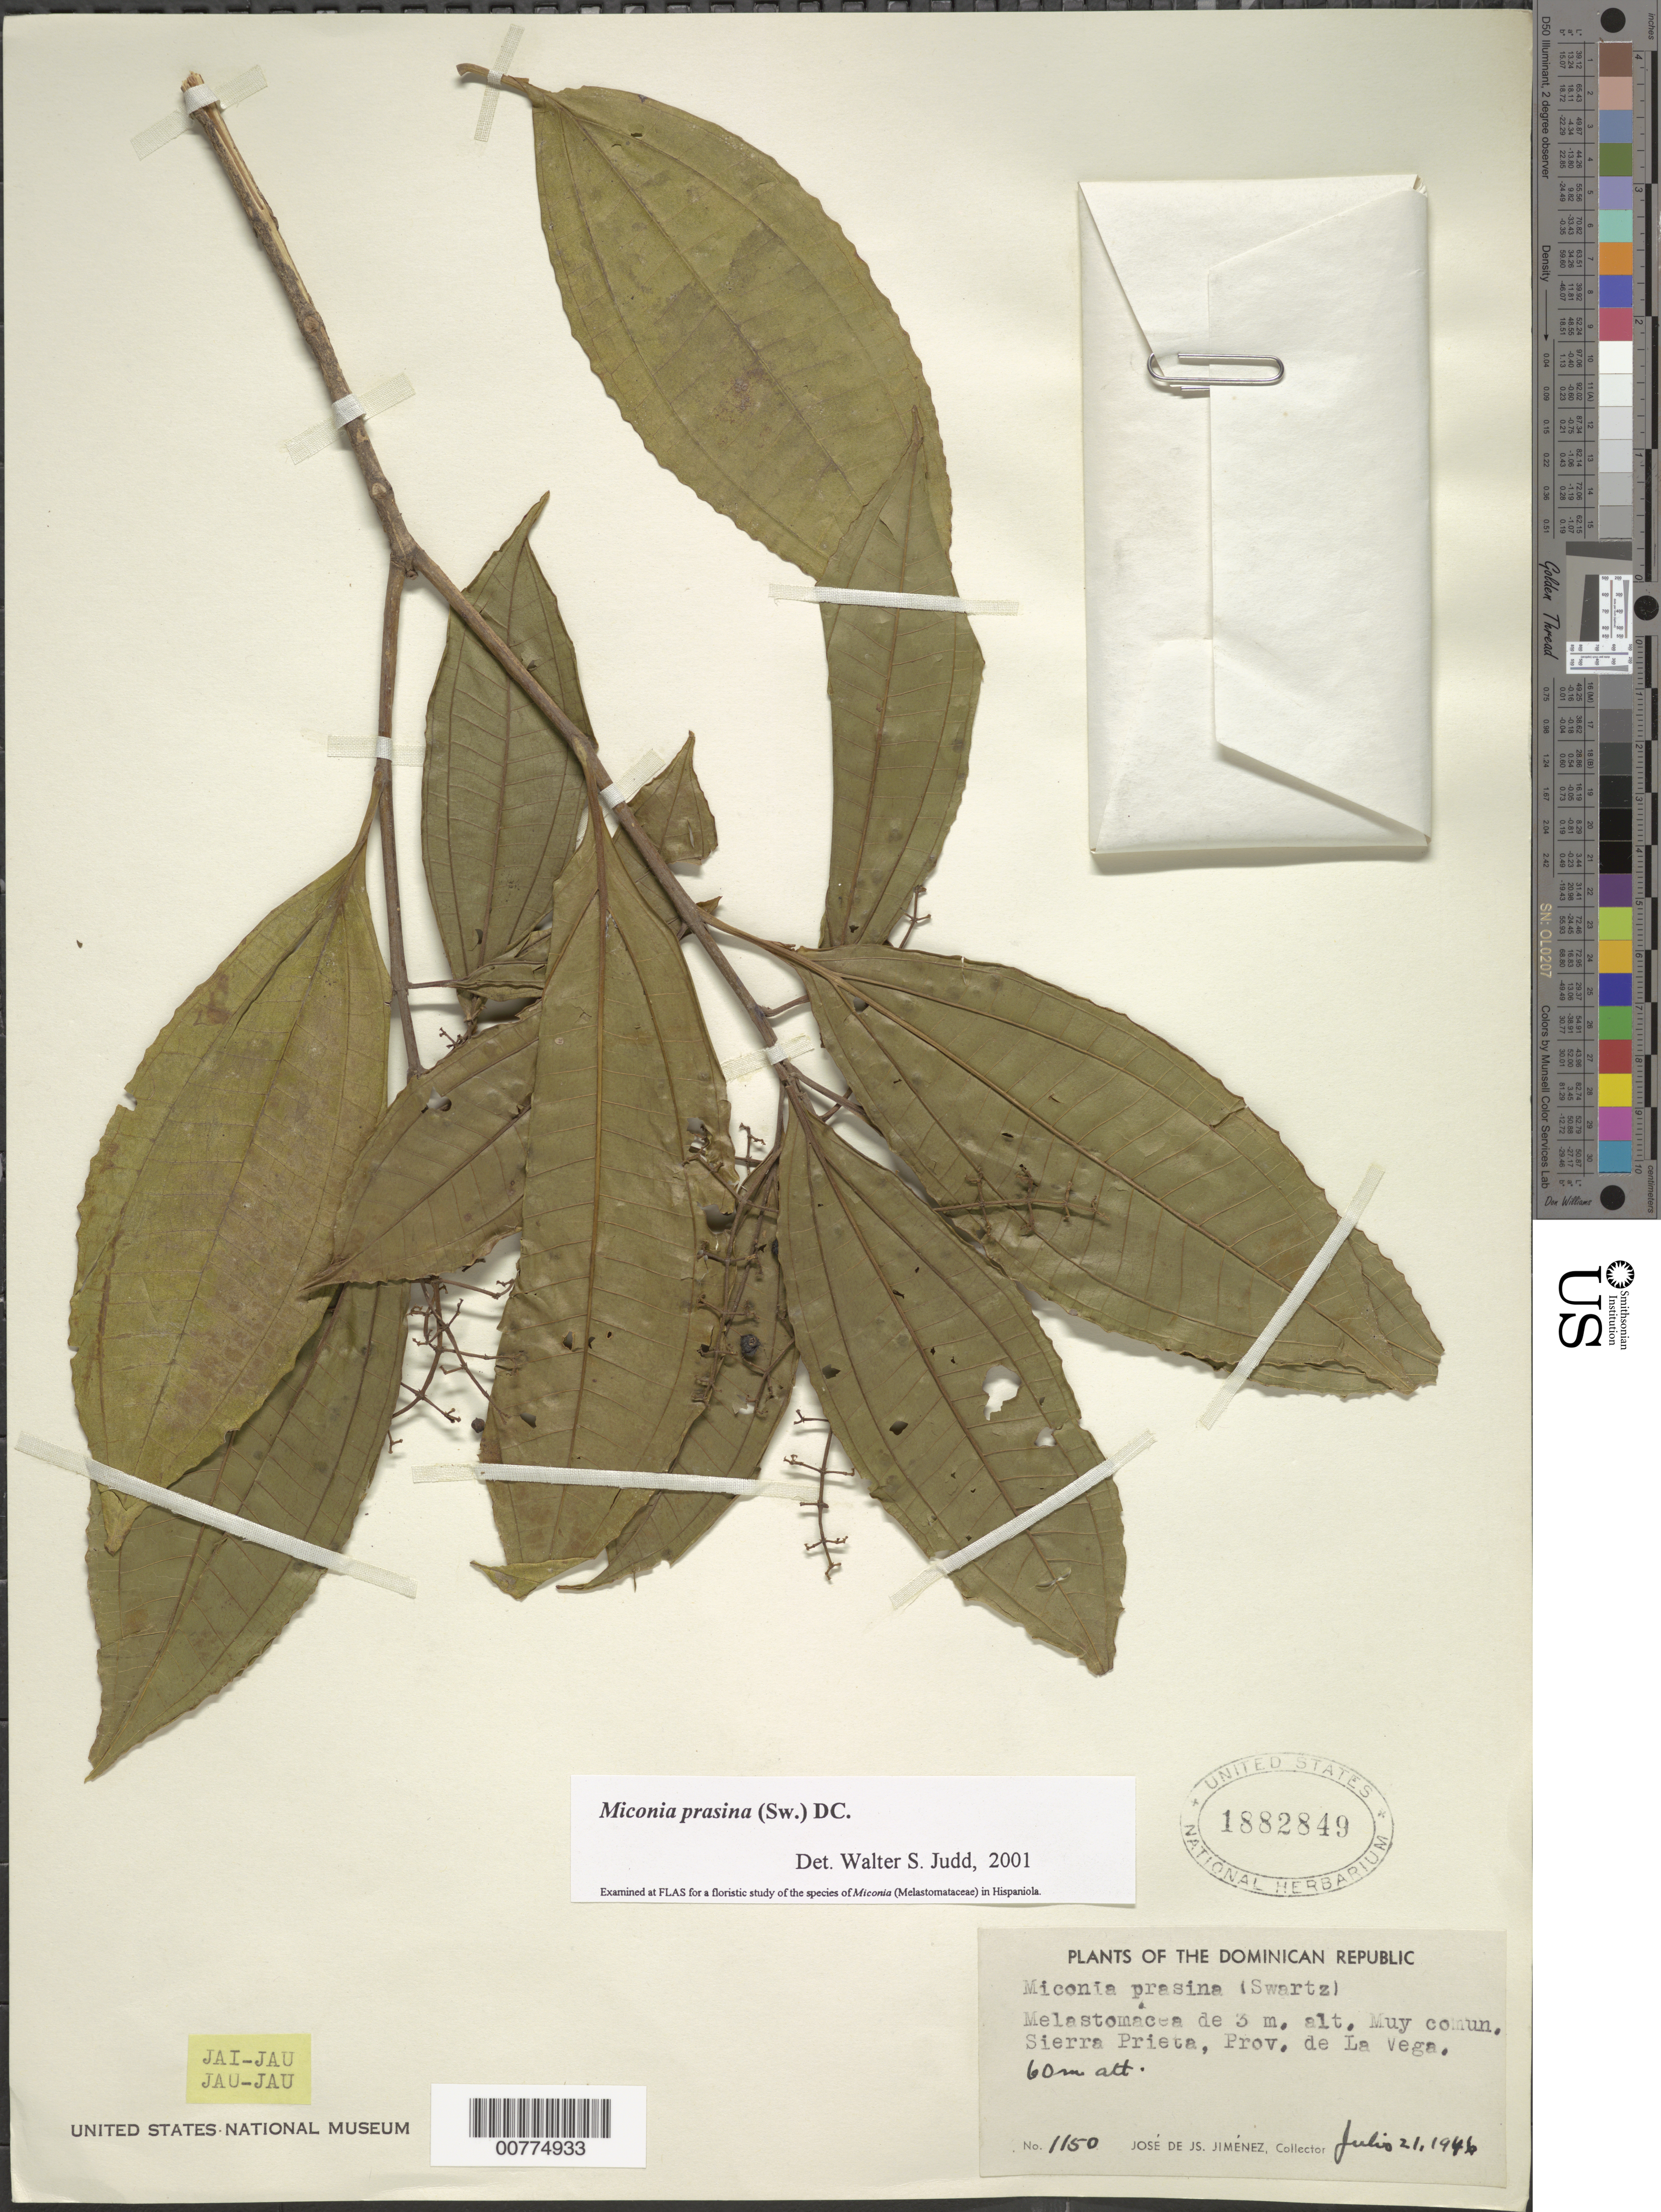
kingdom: Plantae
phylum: Tracheophyta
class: Magnoliopsida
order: Myrtales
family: Melastomataceae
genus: Miconia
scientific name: Miconia prasina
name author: (Sw.) DC.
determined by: Judd, Walter S.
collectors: J. J. Jiménez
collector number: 1150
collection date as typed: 21 Jul 1946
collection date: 1946-07-21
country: Dominican Republic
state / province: La Vega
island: Hispaniola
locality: Sierra Prieta.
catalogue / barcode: US 1882849